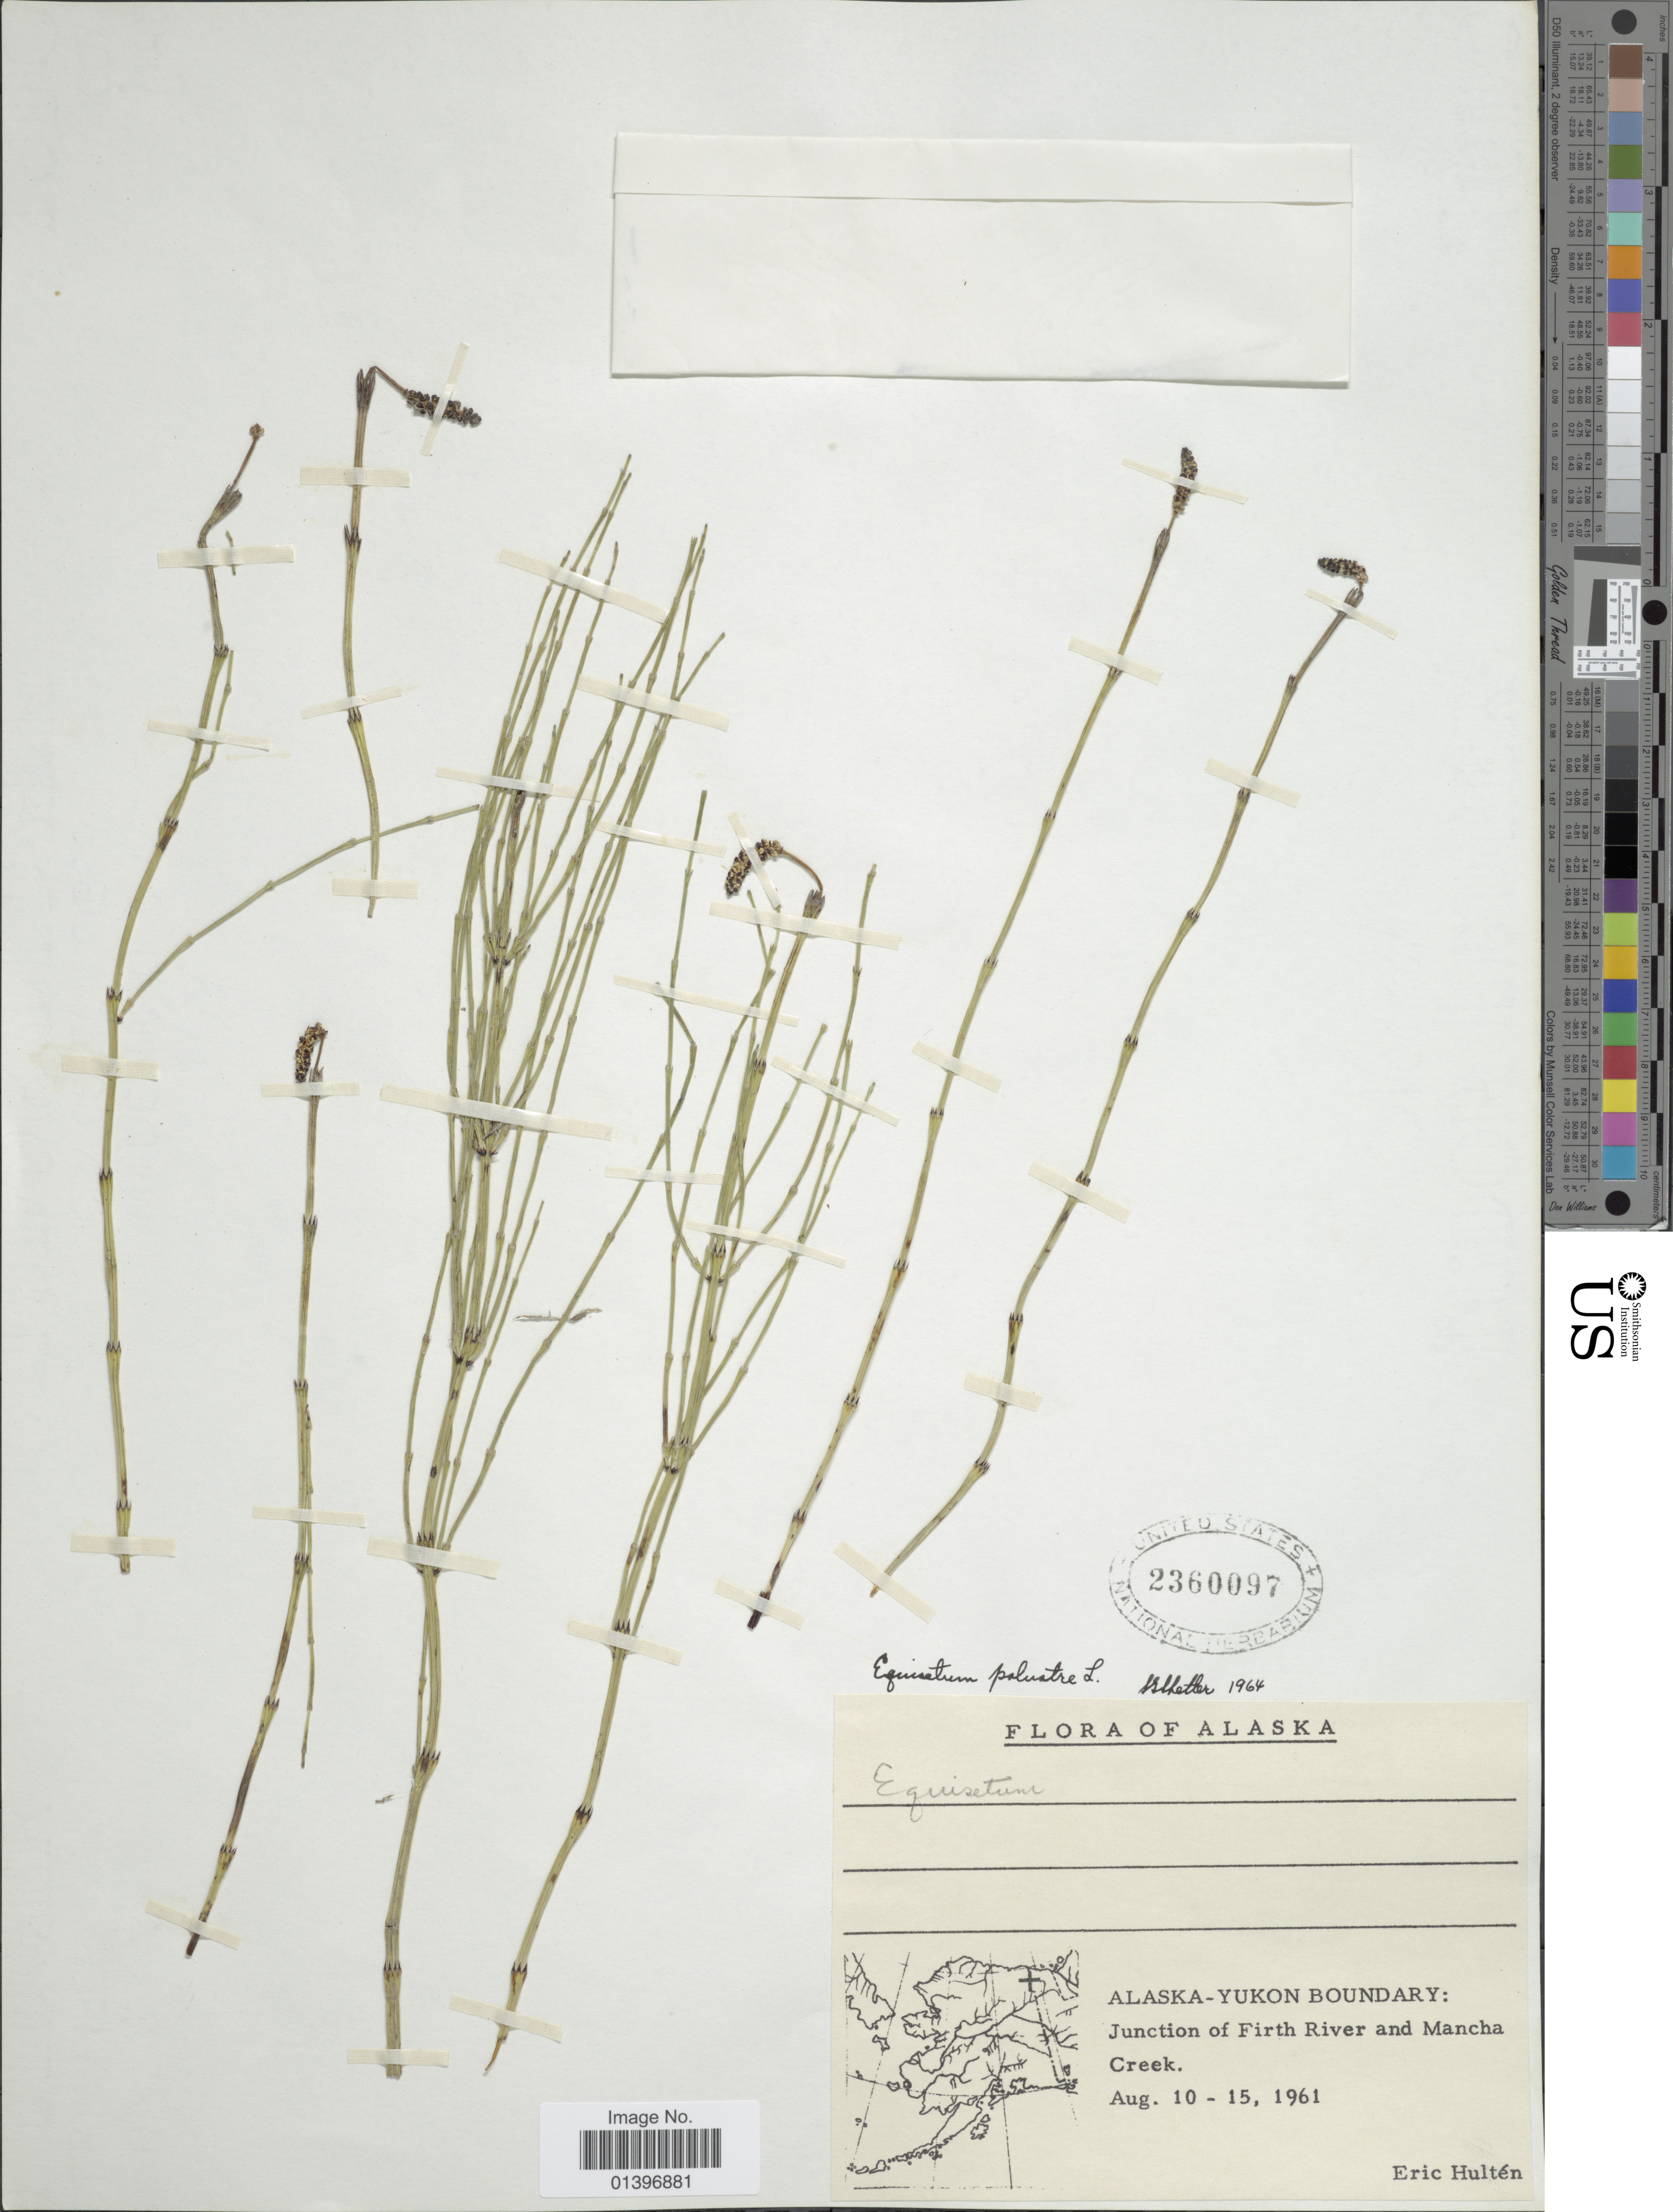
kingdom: Plantae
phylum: Tracheophyta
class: Polypodiopsida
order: Equisetales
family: Equisetaceae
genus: Equisetum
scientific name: Equisetum palustre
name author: L.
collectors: E. G. Hultén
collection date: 1961-08-10/1961-08-15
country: United States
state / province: Alaska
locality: Yukon Boundary: Junction of Firth river and Mancha Creek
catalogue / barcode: US 2360097